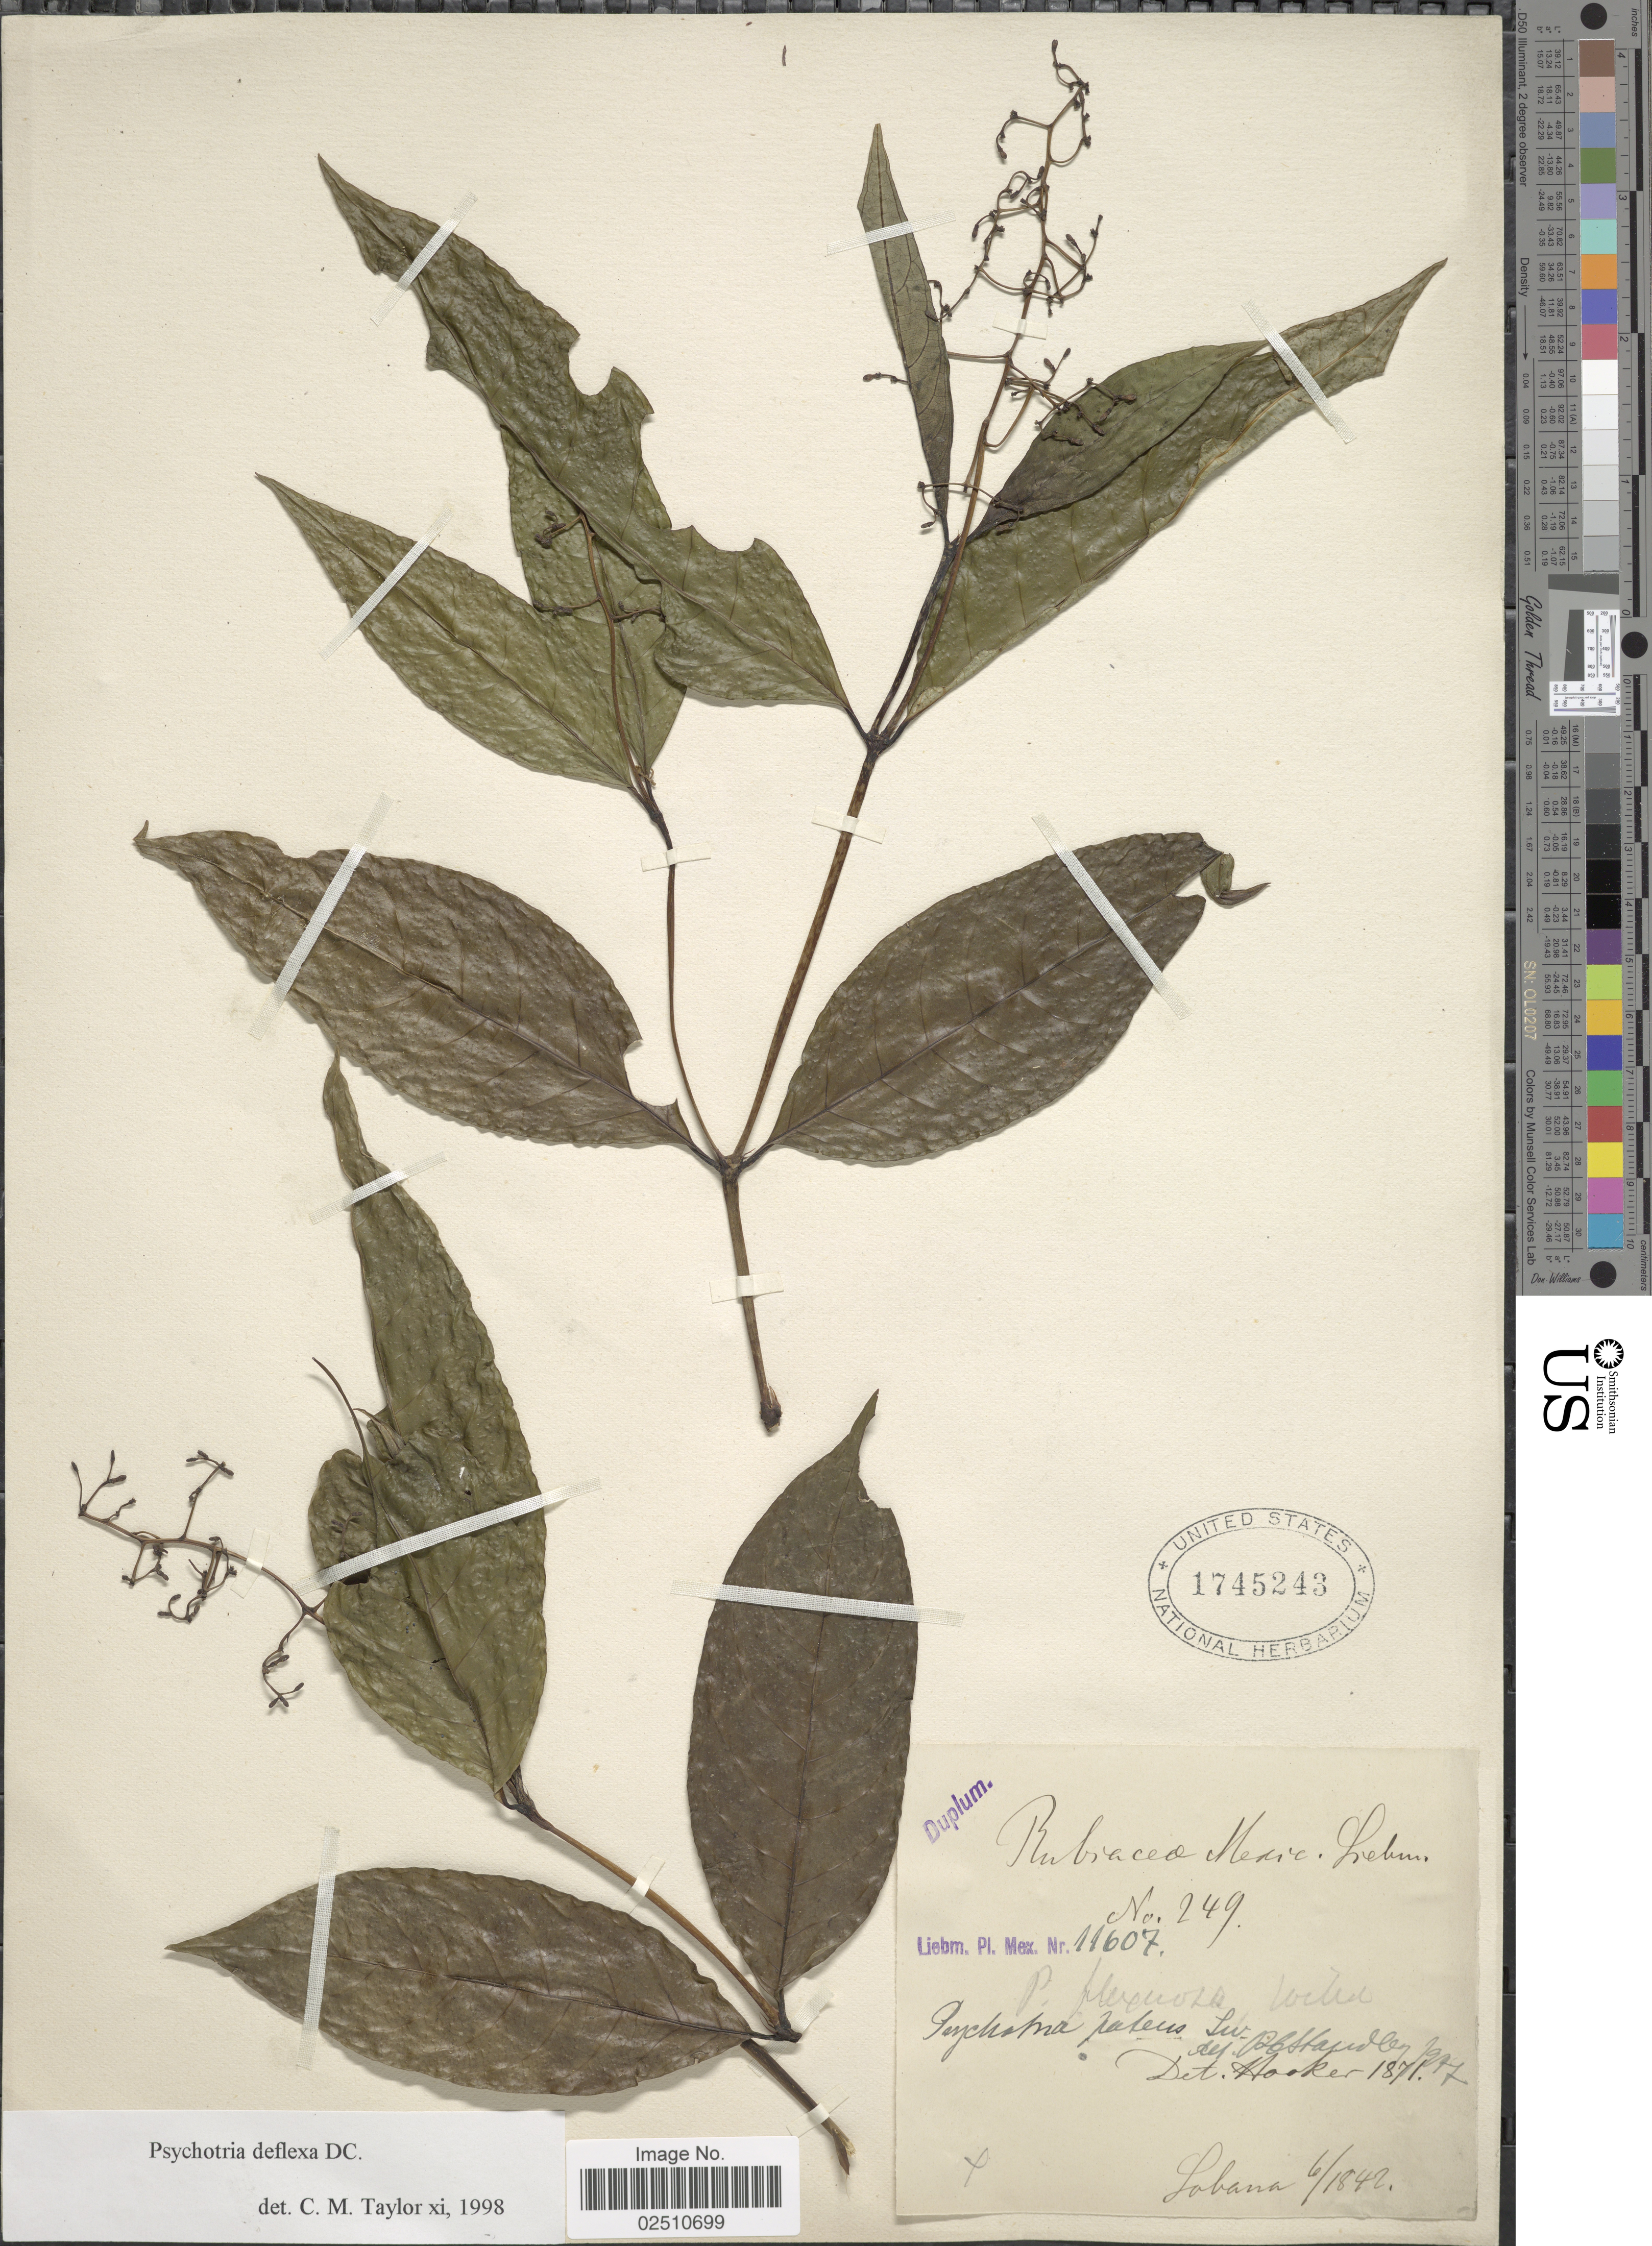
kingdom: Plantae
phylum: Tracheophyta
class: Magnoliopsida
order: Gentianales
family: Rubiaceae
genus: Psychotria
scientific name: Psychotria deflexa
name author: DC.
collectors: Liebmann, --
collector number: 11607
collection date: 1842-06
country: Mexico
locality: Mex., Labana [interpreted]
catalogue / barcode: US 1745243